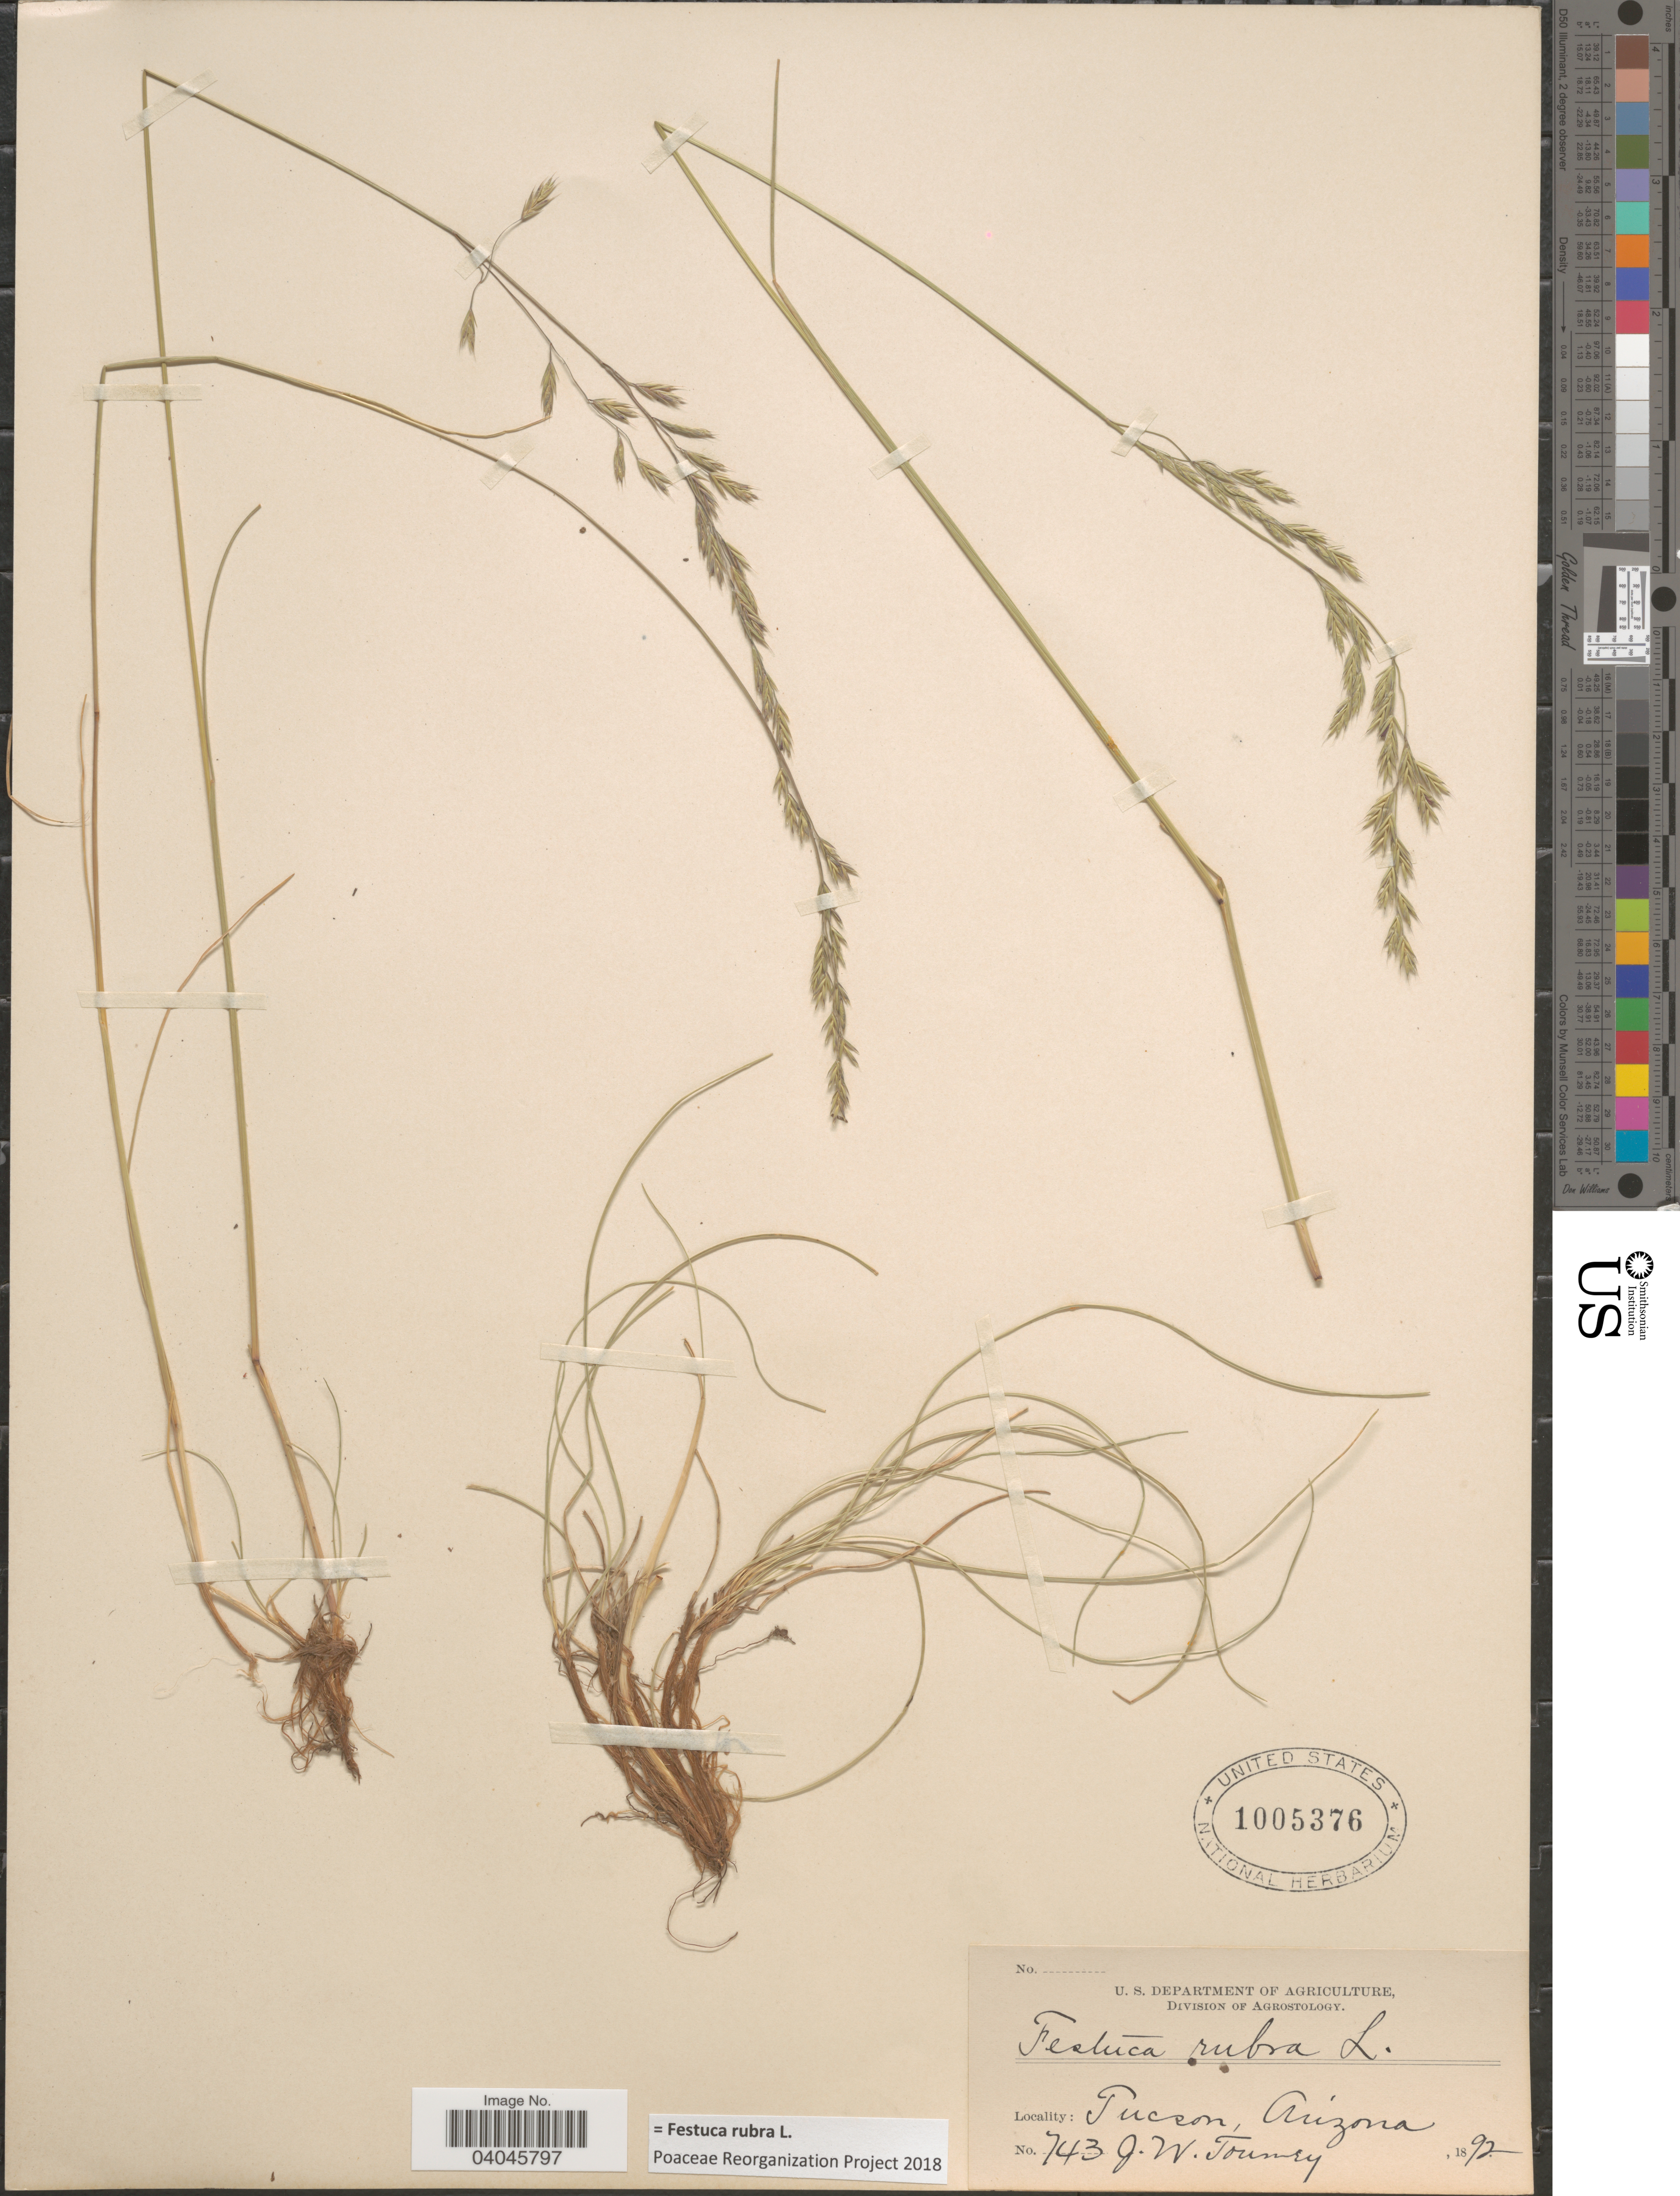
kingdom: Plantae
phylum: Tracheophyta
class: Liliopsida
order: Poales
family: Poaceae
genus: Festuca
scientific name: Festuca rubra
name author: L.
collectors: J. W. Toumey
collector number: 743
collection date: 1892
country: United States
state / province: Arizona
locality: Tucson.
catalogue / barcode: US 1005376